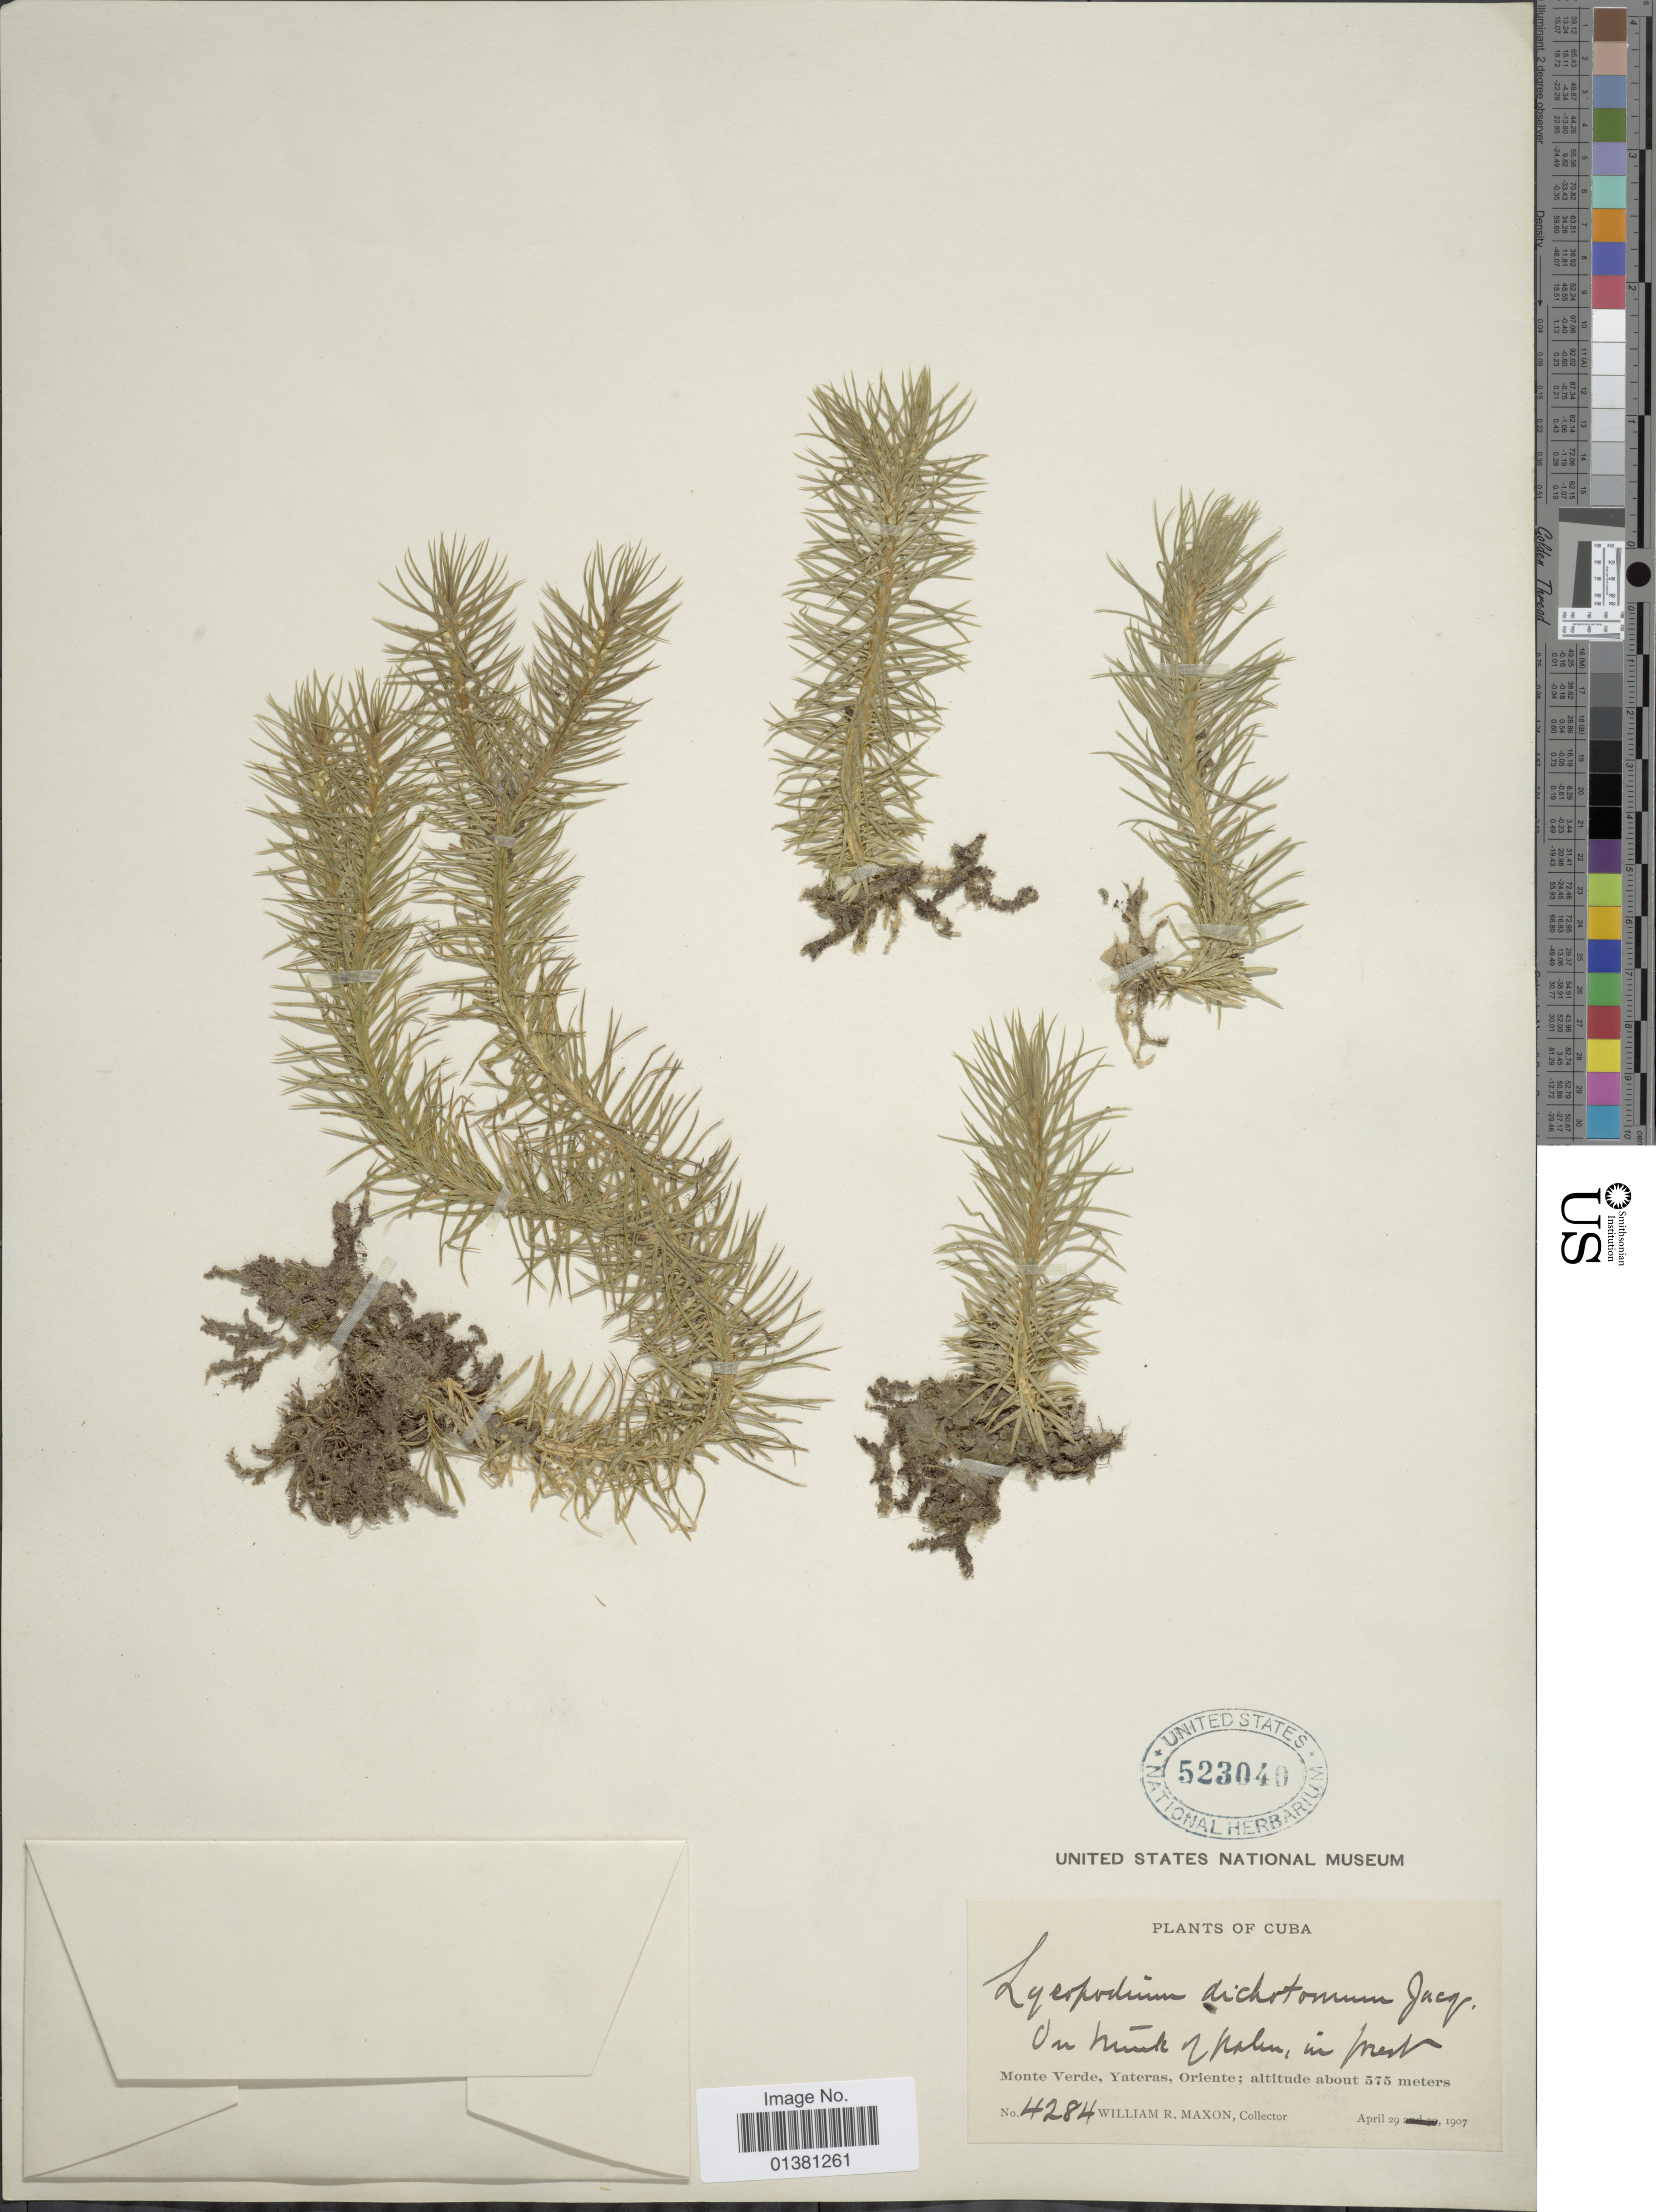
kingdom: Plantae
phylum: Tracheophyta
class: Lycopodiopsida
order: Lycopodiales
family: Lycopodiaceae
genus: Phlegmariurus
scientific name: Phlegmariurus dichotomus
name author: (Jacq.) W.H. Wagner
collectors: W. R. Maxon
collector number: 4284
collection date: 1907-04-29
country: Cuba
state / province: Oriente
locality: Monte Verde, Yateras, Oriente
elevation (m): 575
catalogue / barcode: US 523040